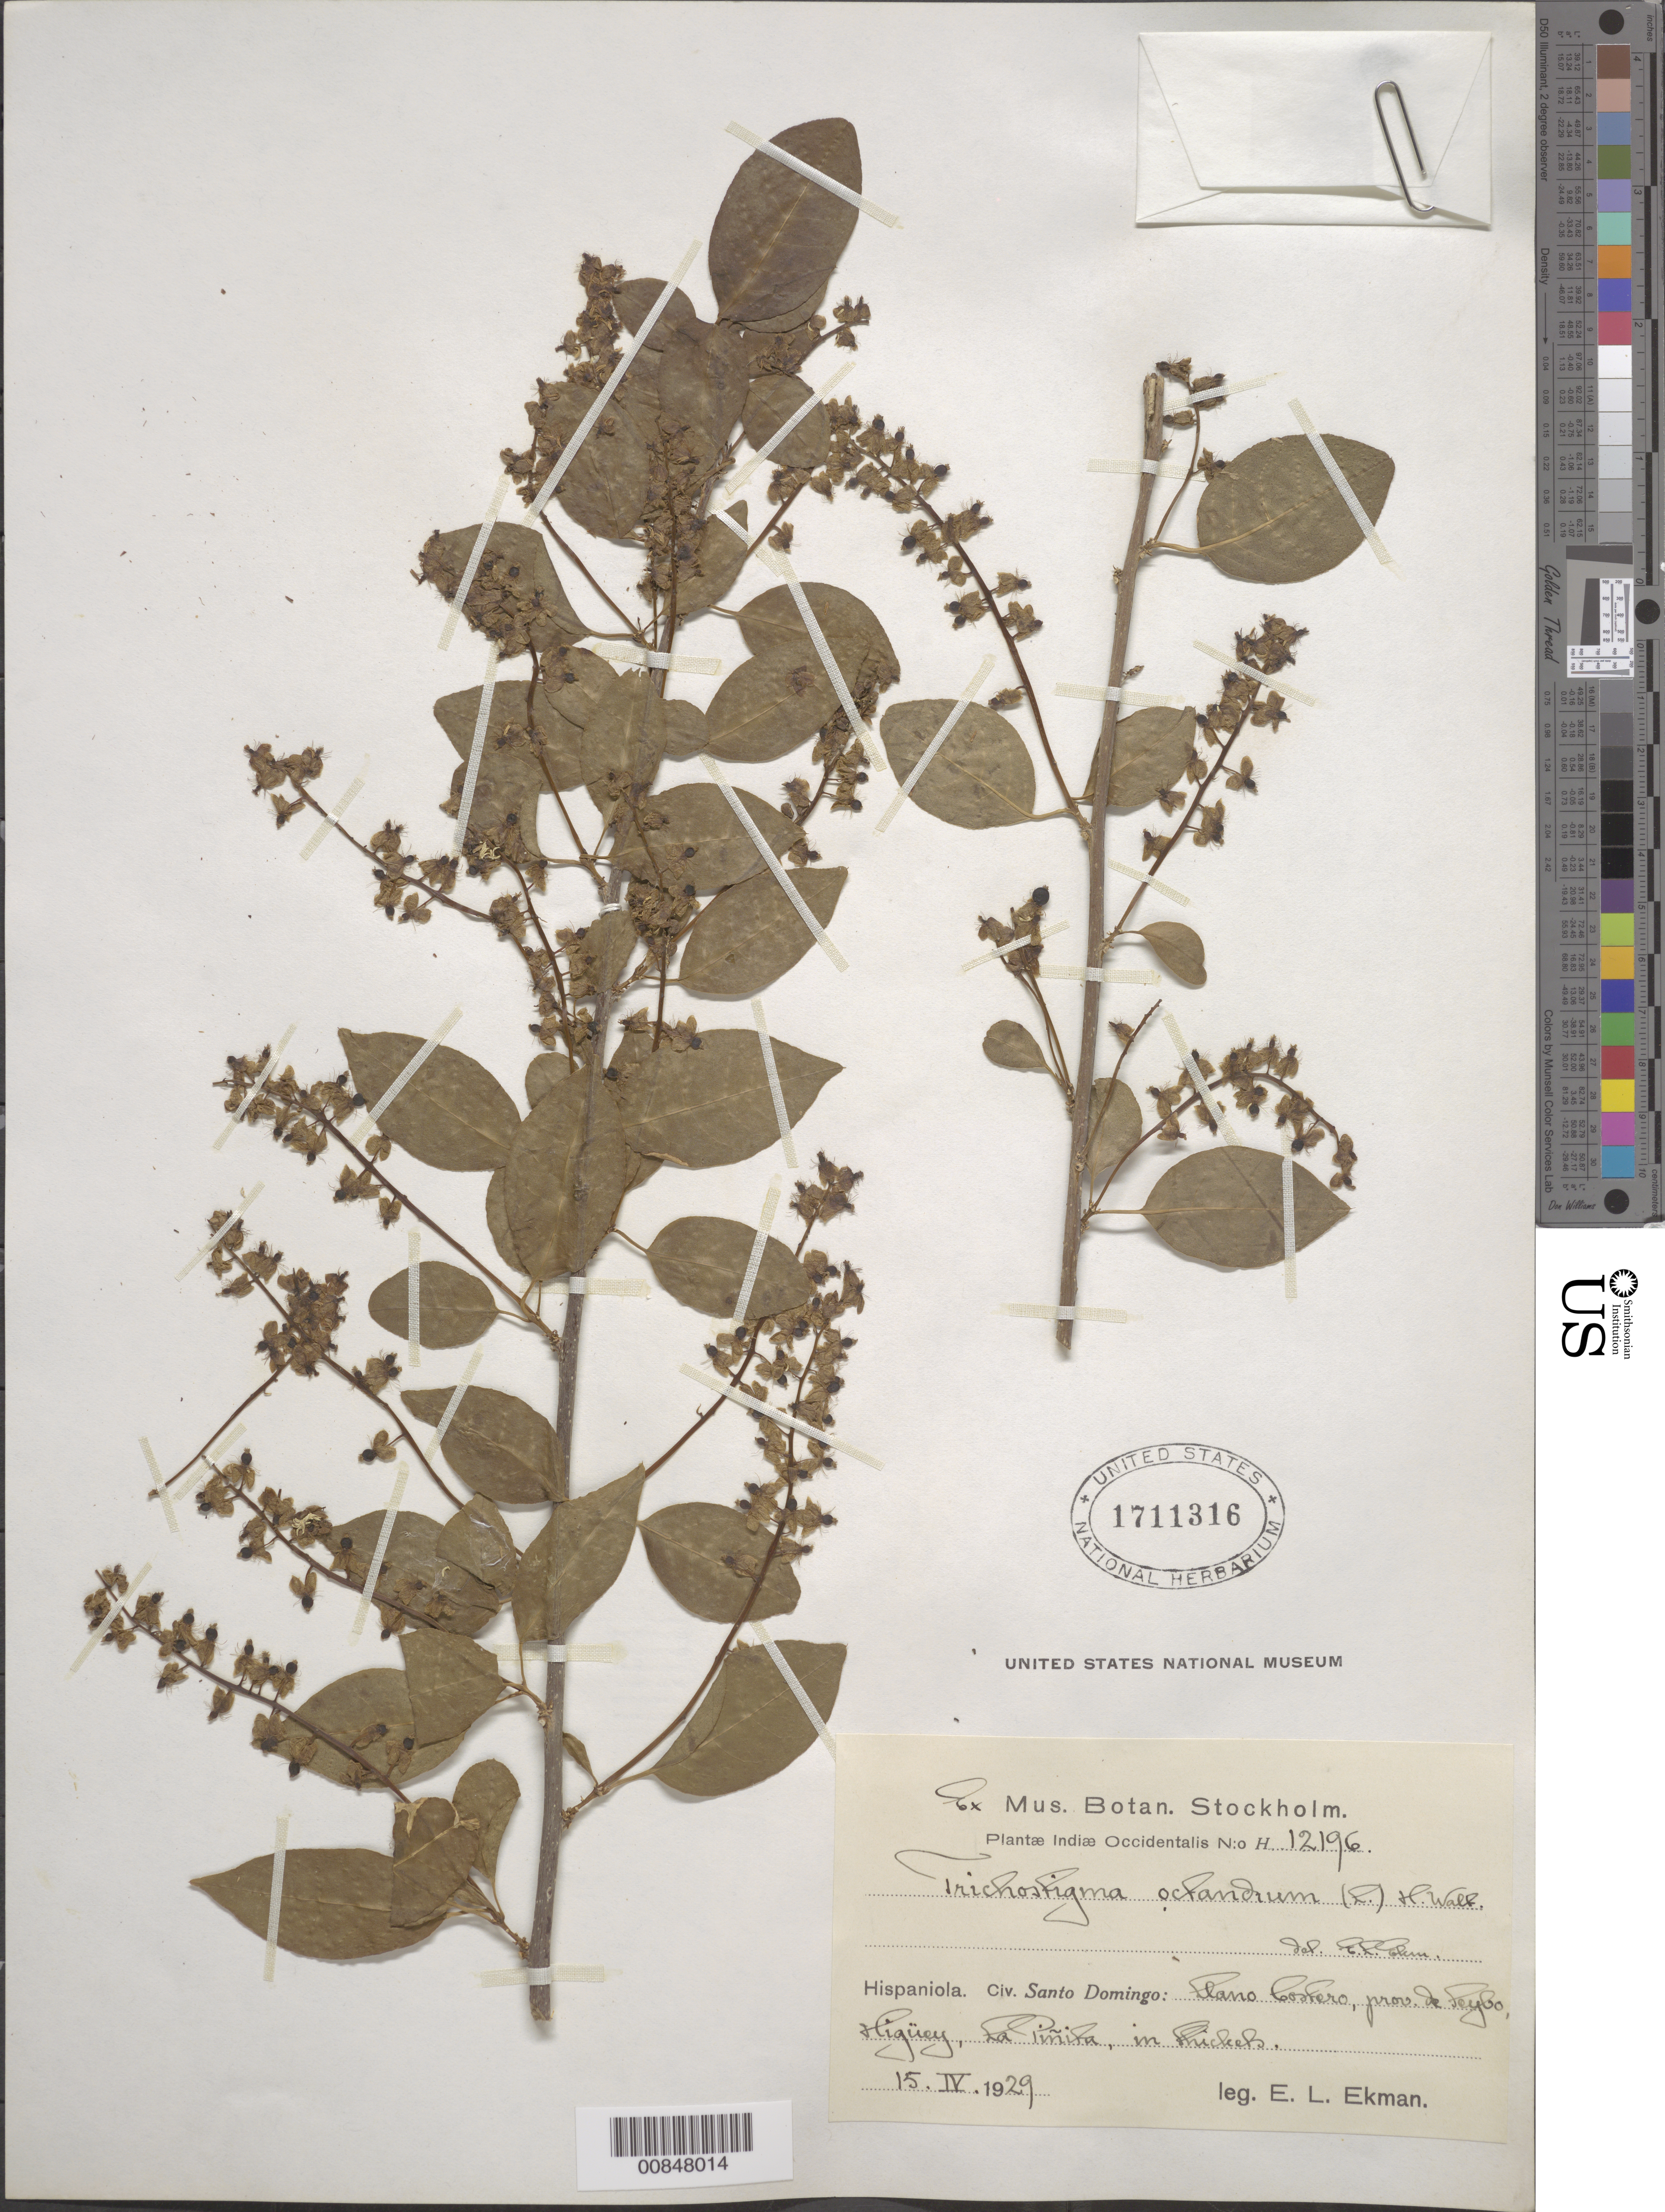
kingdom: Plantae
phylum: Tracheophyta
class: Magnoliopsida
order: Caryophyllales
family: Phytolaccaceae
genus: Trichostigma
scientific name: Trichostigma octandrum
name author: (L.) H. Walter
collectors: E. L. Ekman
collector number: H 12196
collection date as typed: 15 Apr 1929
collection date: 1929-04-15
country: Dominican Republic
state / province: El Seibo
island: Hispaniola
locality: Llano Costero, Higüey, La Piñita.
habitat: In thickets.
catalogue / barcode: US 1711316